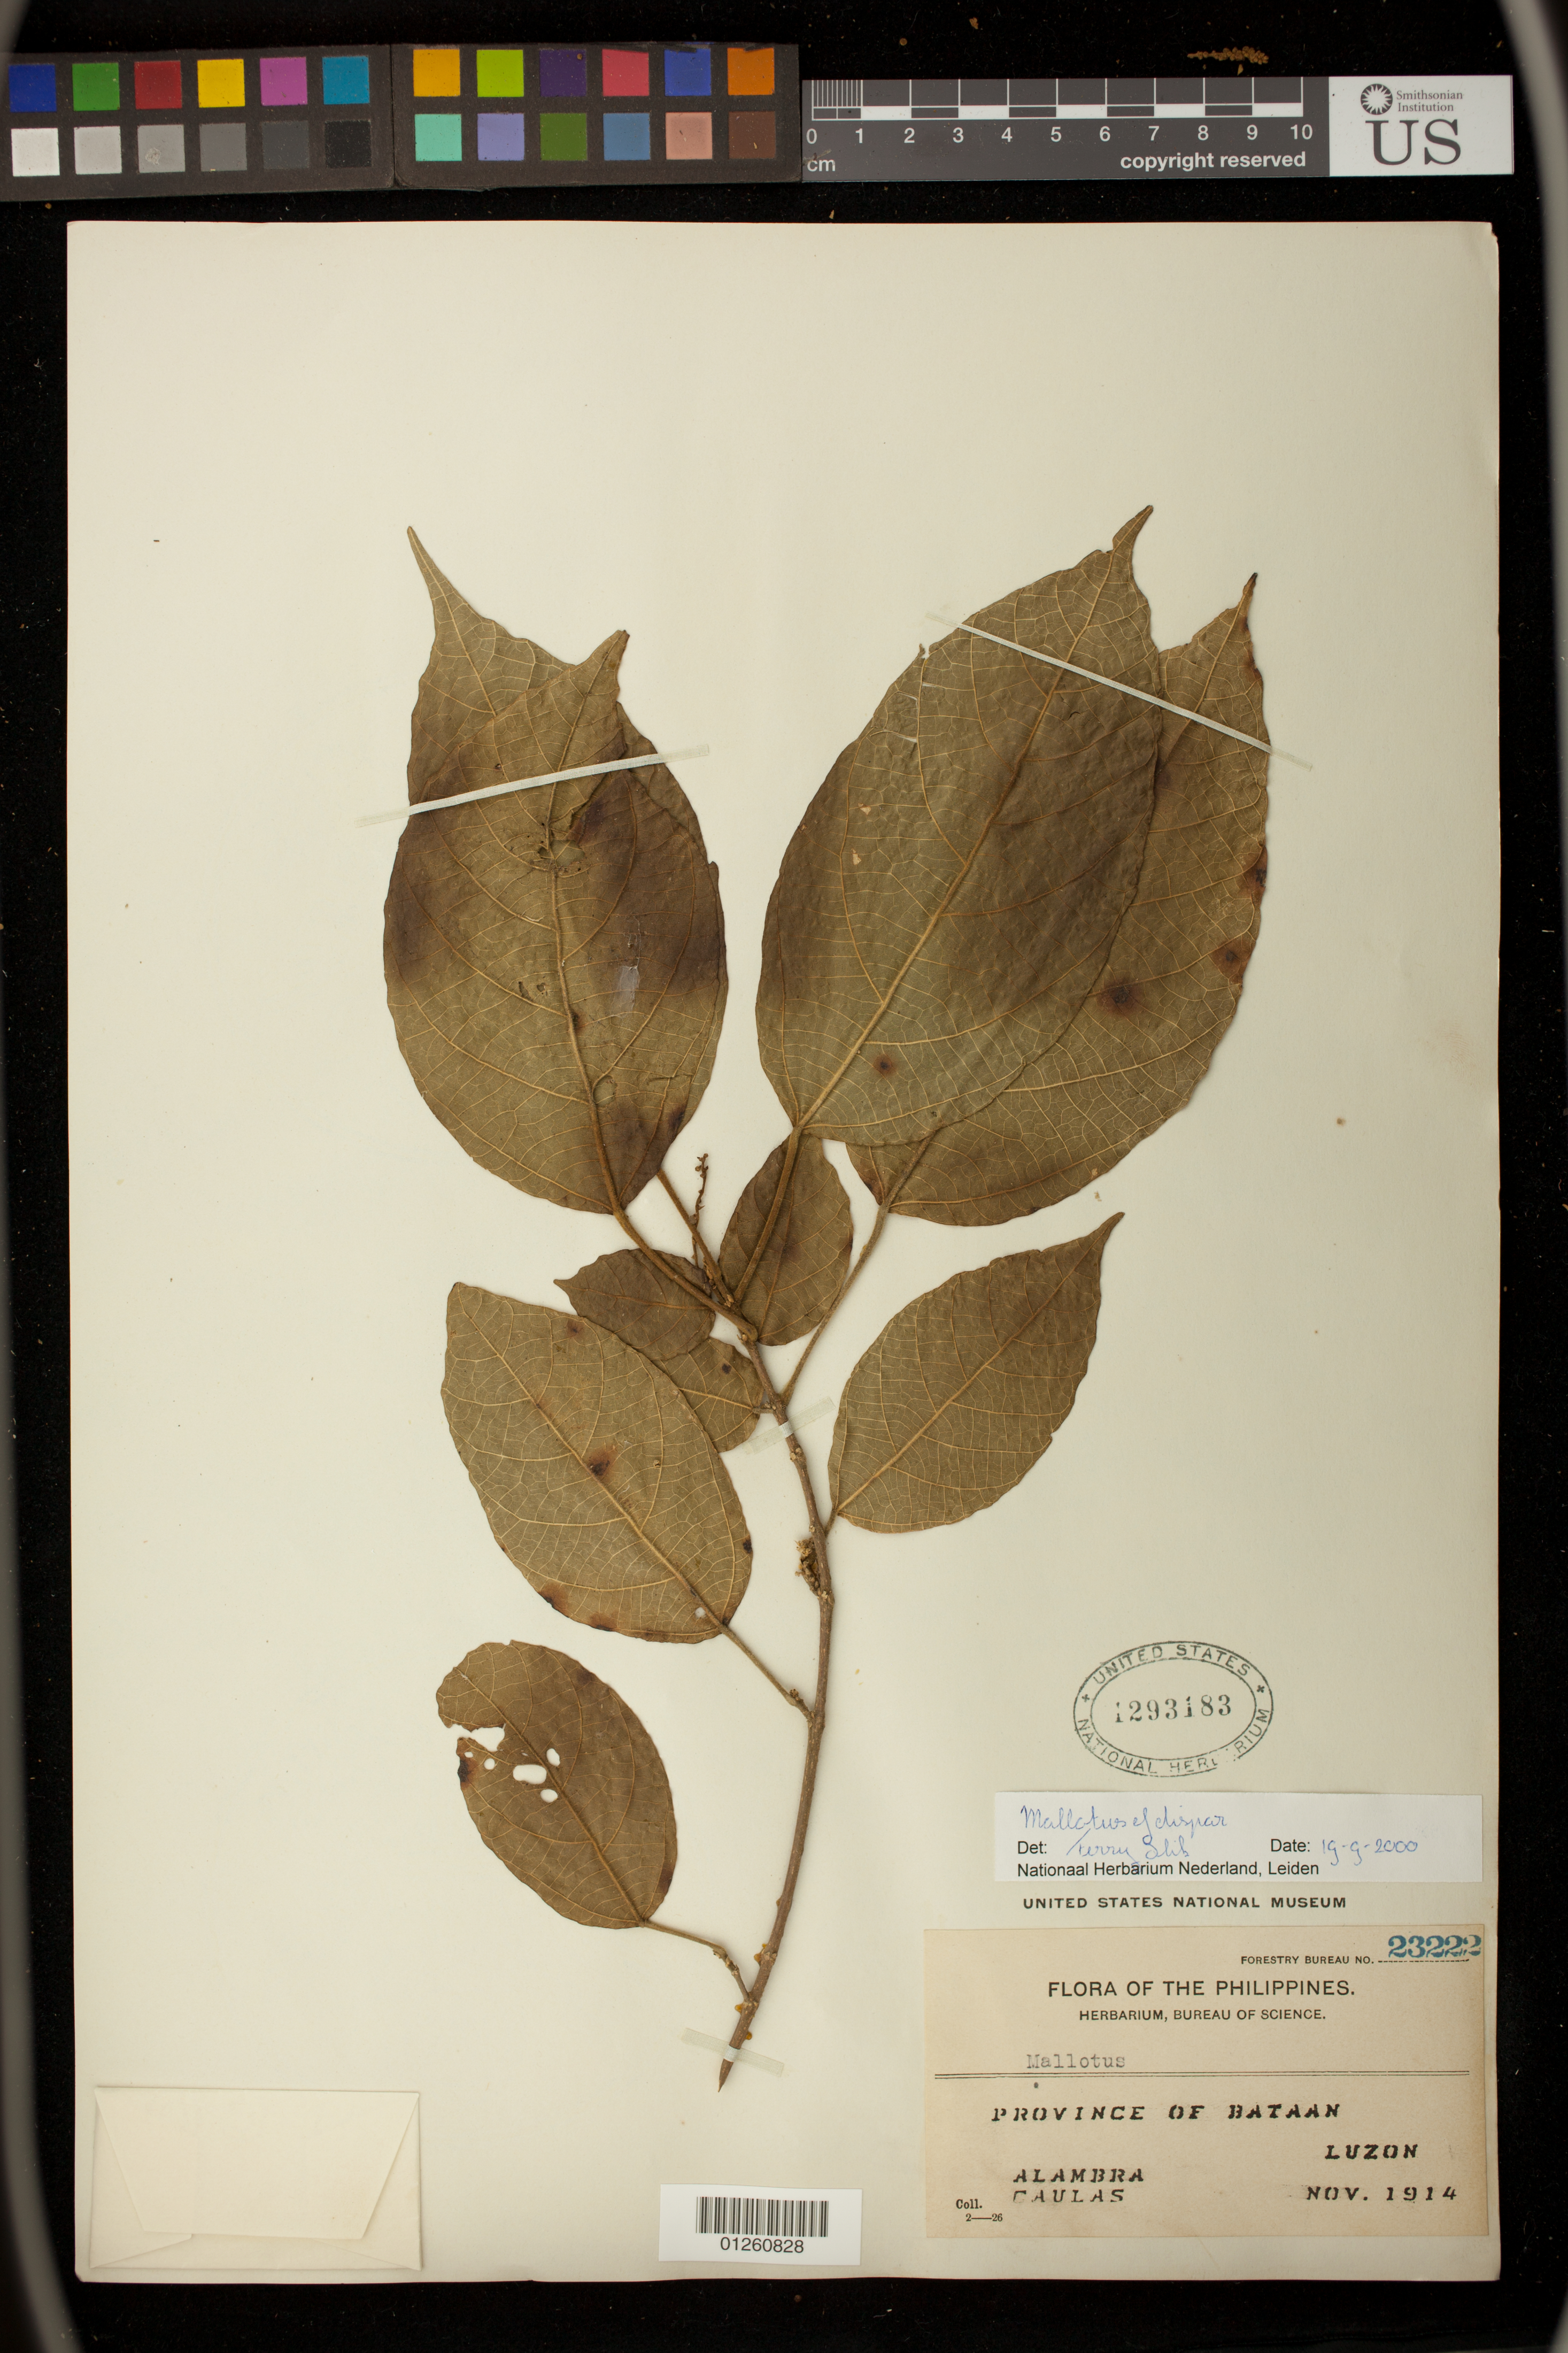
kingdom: Plantae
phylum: Tracheophyta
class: Magnoliopsida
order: Malpighiales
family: Euphorbiaceae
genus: Mallotus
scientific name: Mallotus dispar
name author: (Blume) Müll. Arg.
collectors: A. Caulas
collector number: For. Bur. 23222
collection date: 1914-11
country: Philippines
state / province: Central Luzon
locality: Province of Bataan, Luzon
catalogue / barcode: US 1293183